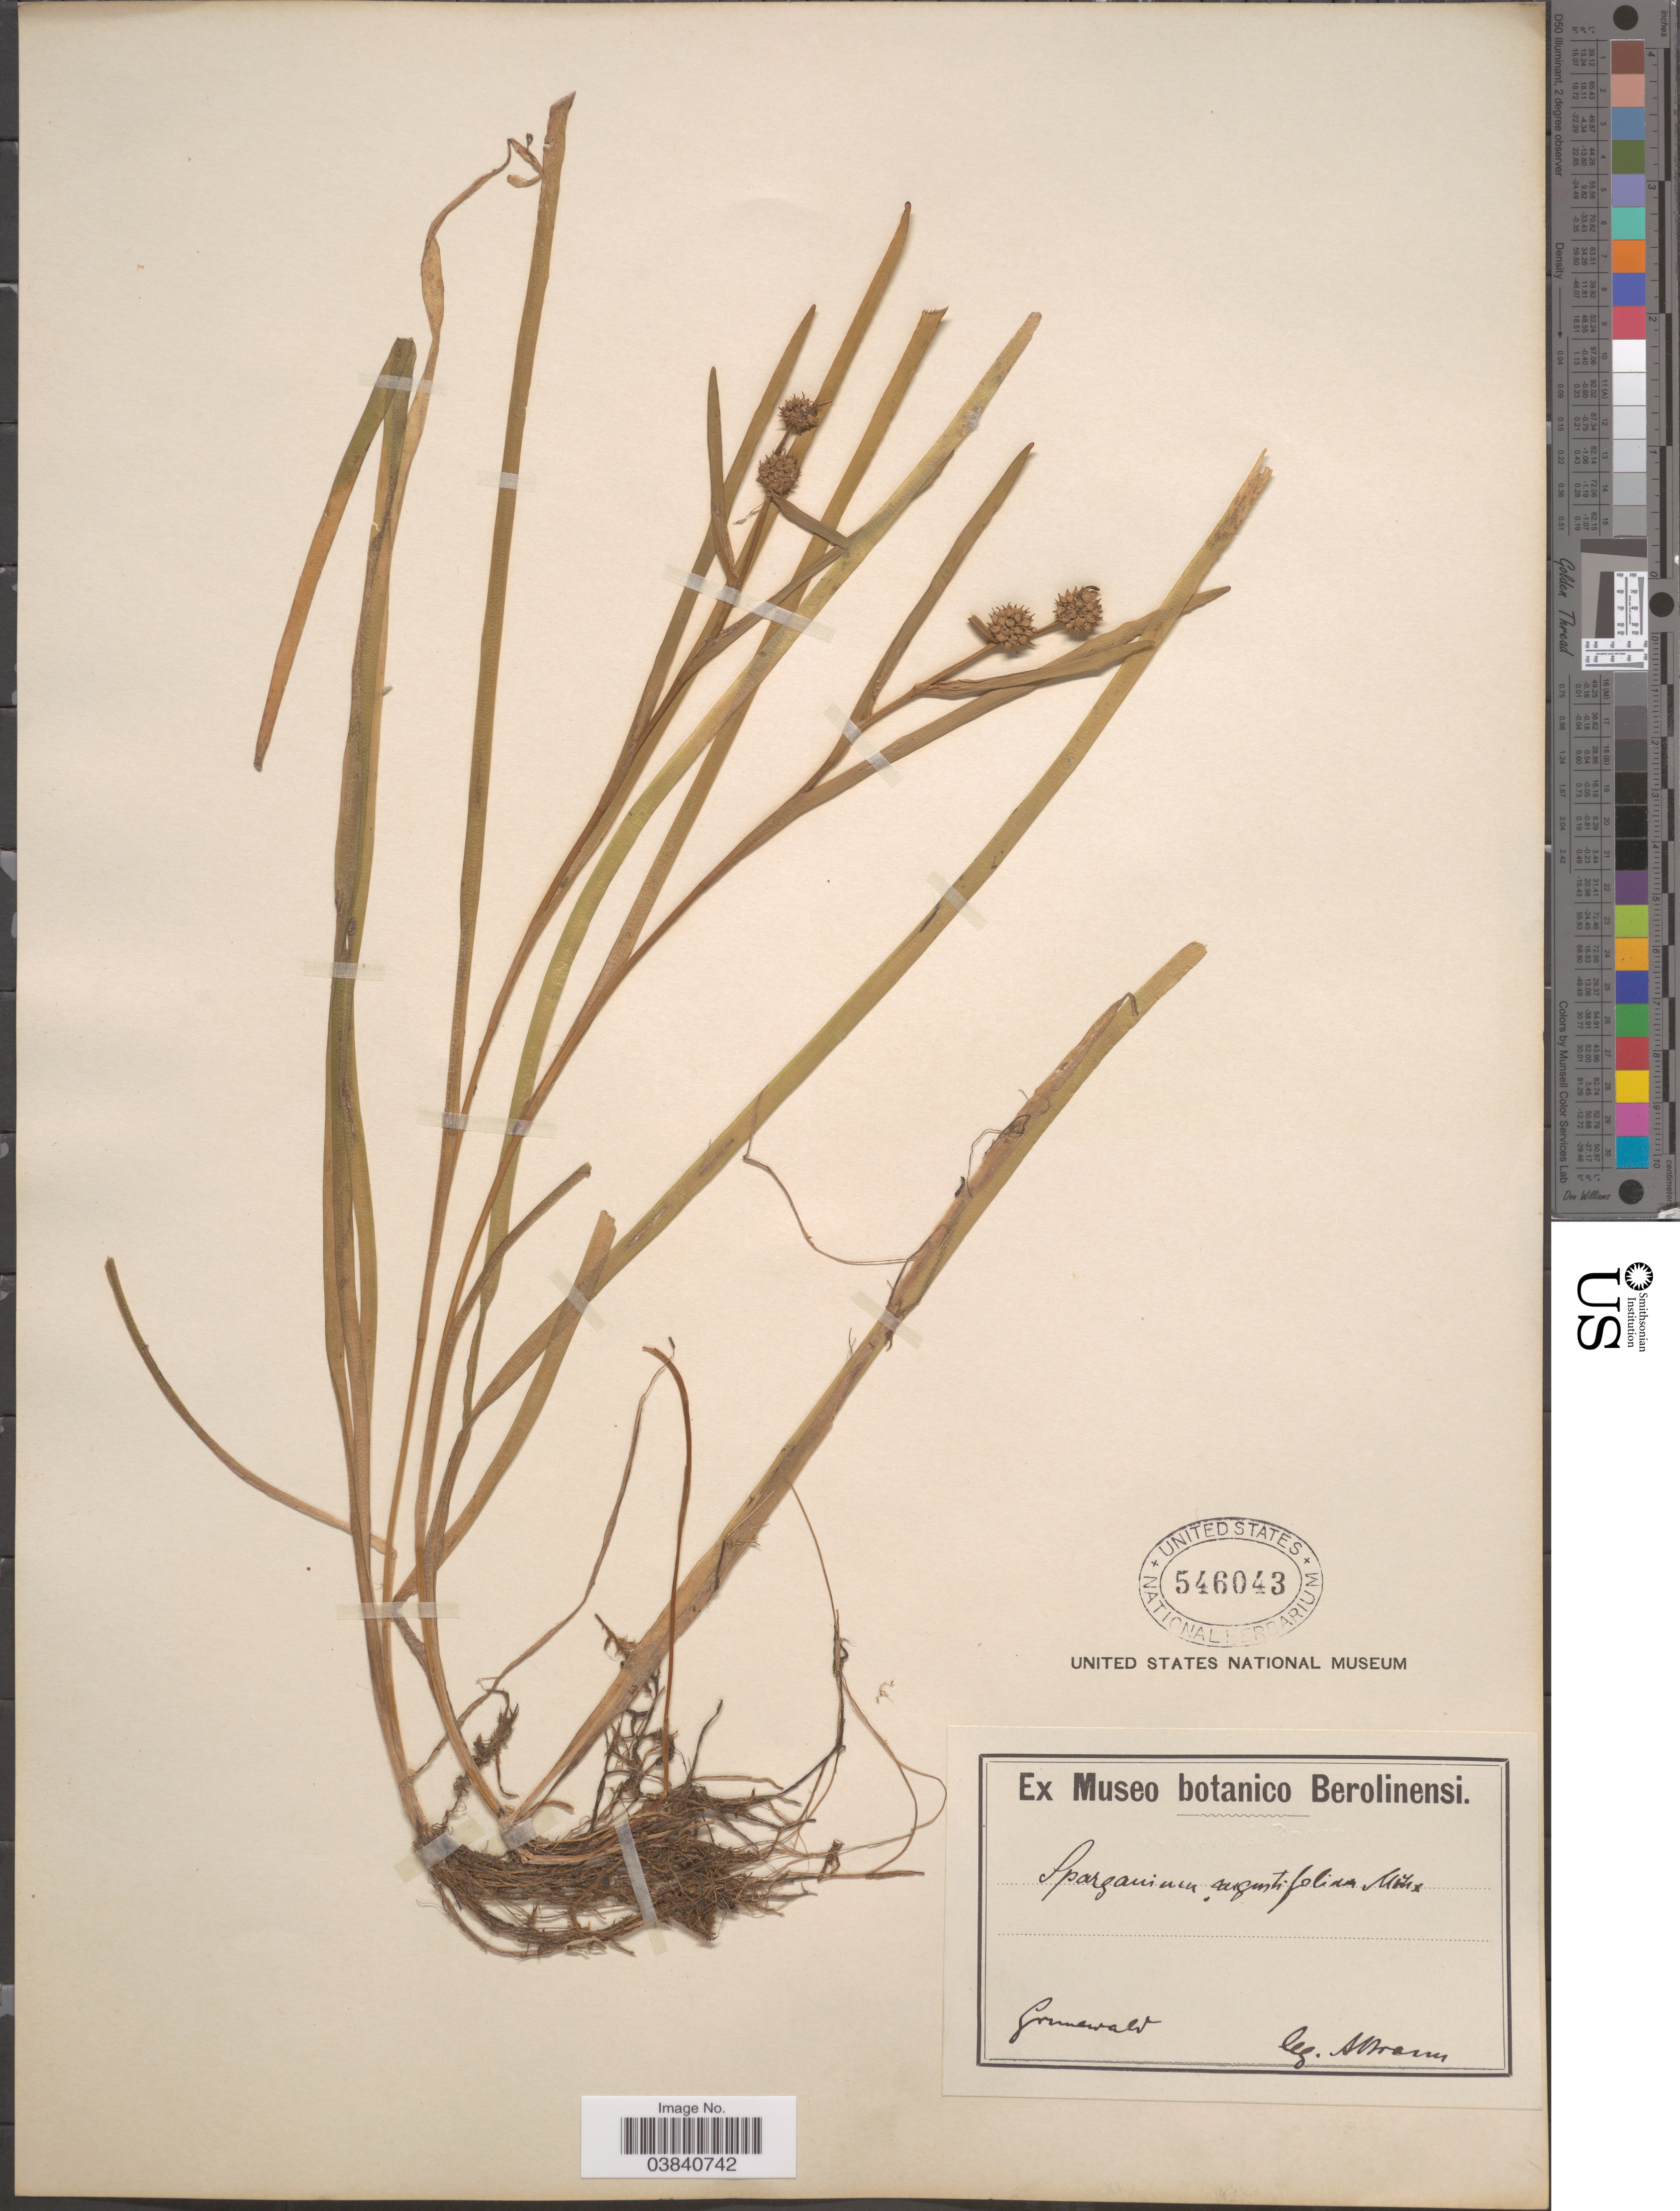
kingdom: Plantae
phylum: Tracheophyta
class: Liliopsida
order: Poales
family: Typhaceae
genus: Sparganium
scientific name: Sparganium minimum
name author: Wallr.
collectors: A. Braum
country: Germany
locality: Grunewald.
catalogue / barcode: US 546043